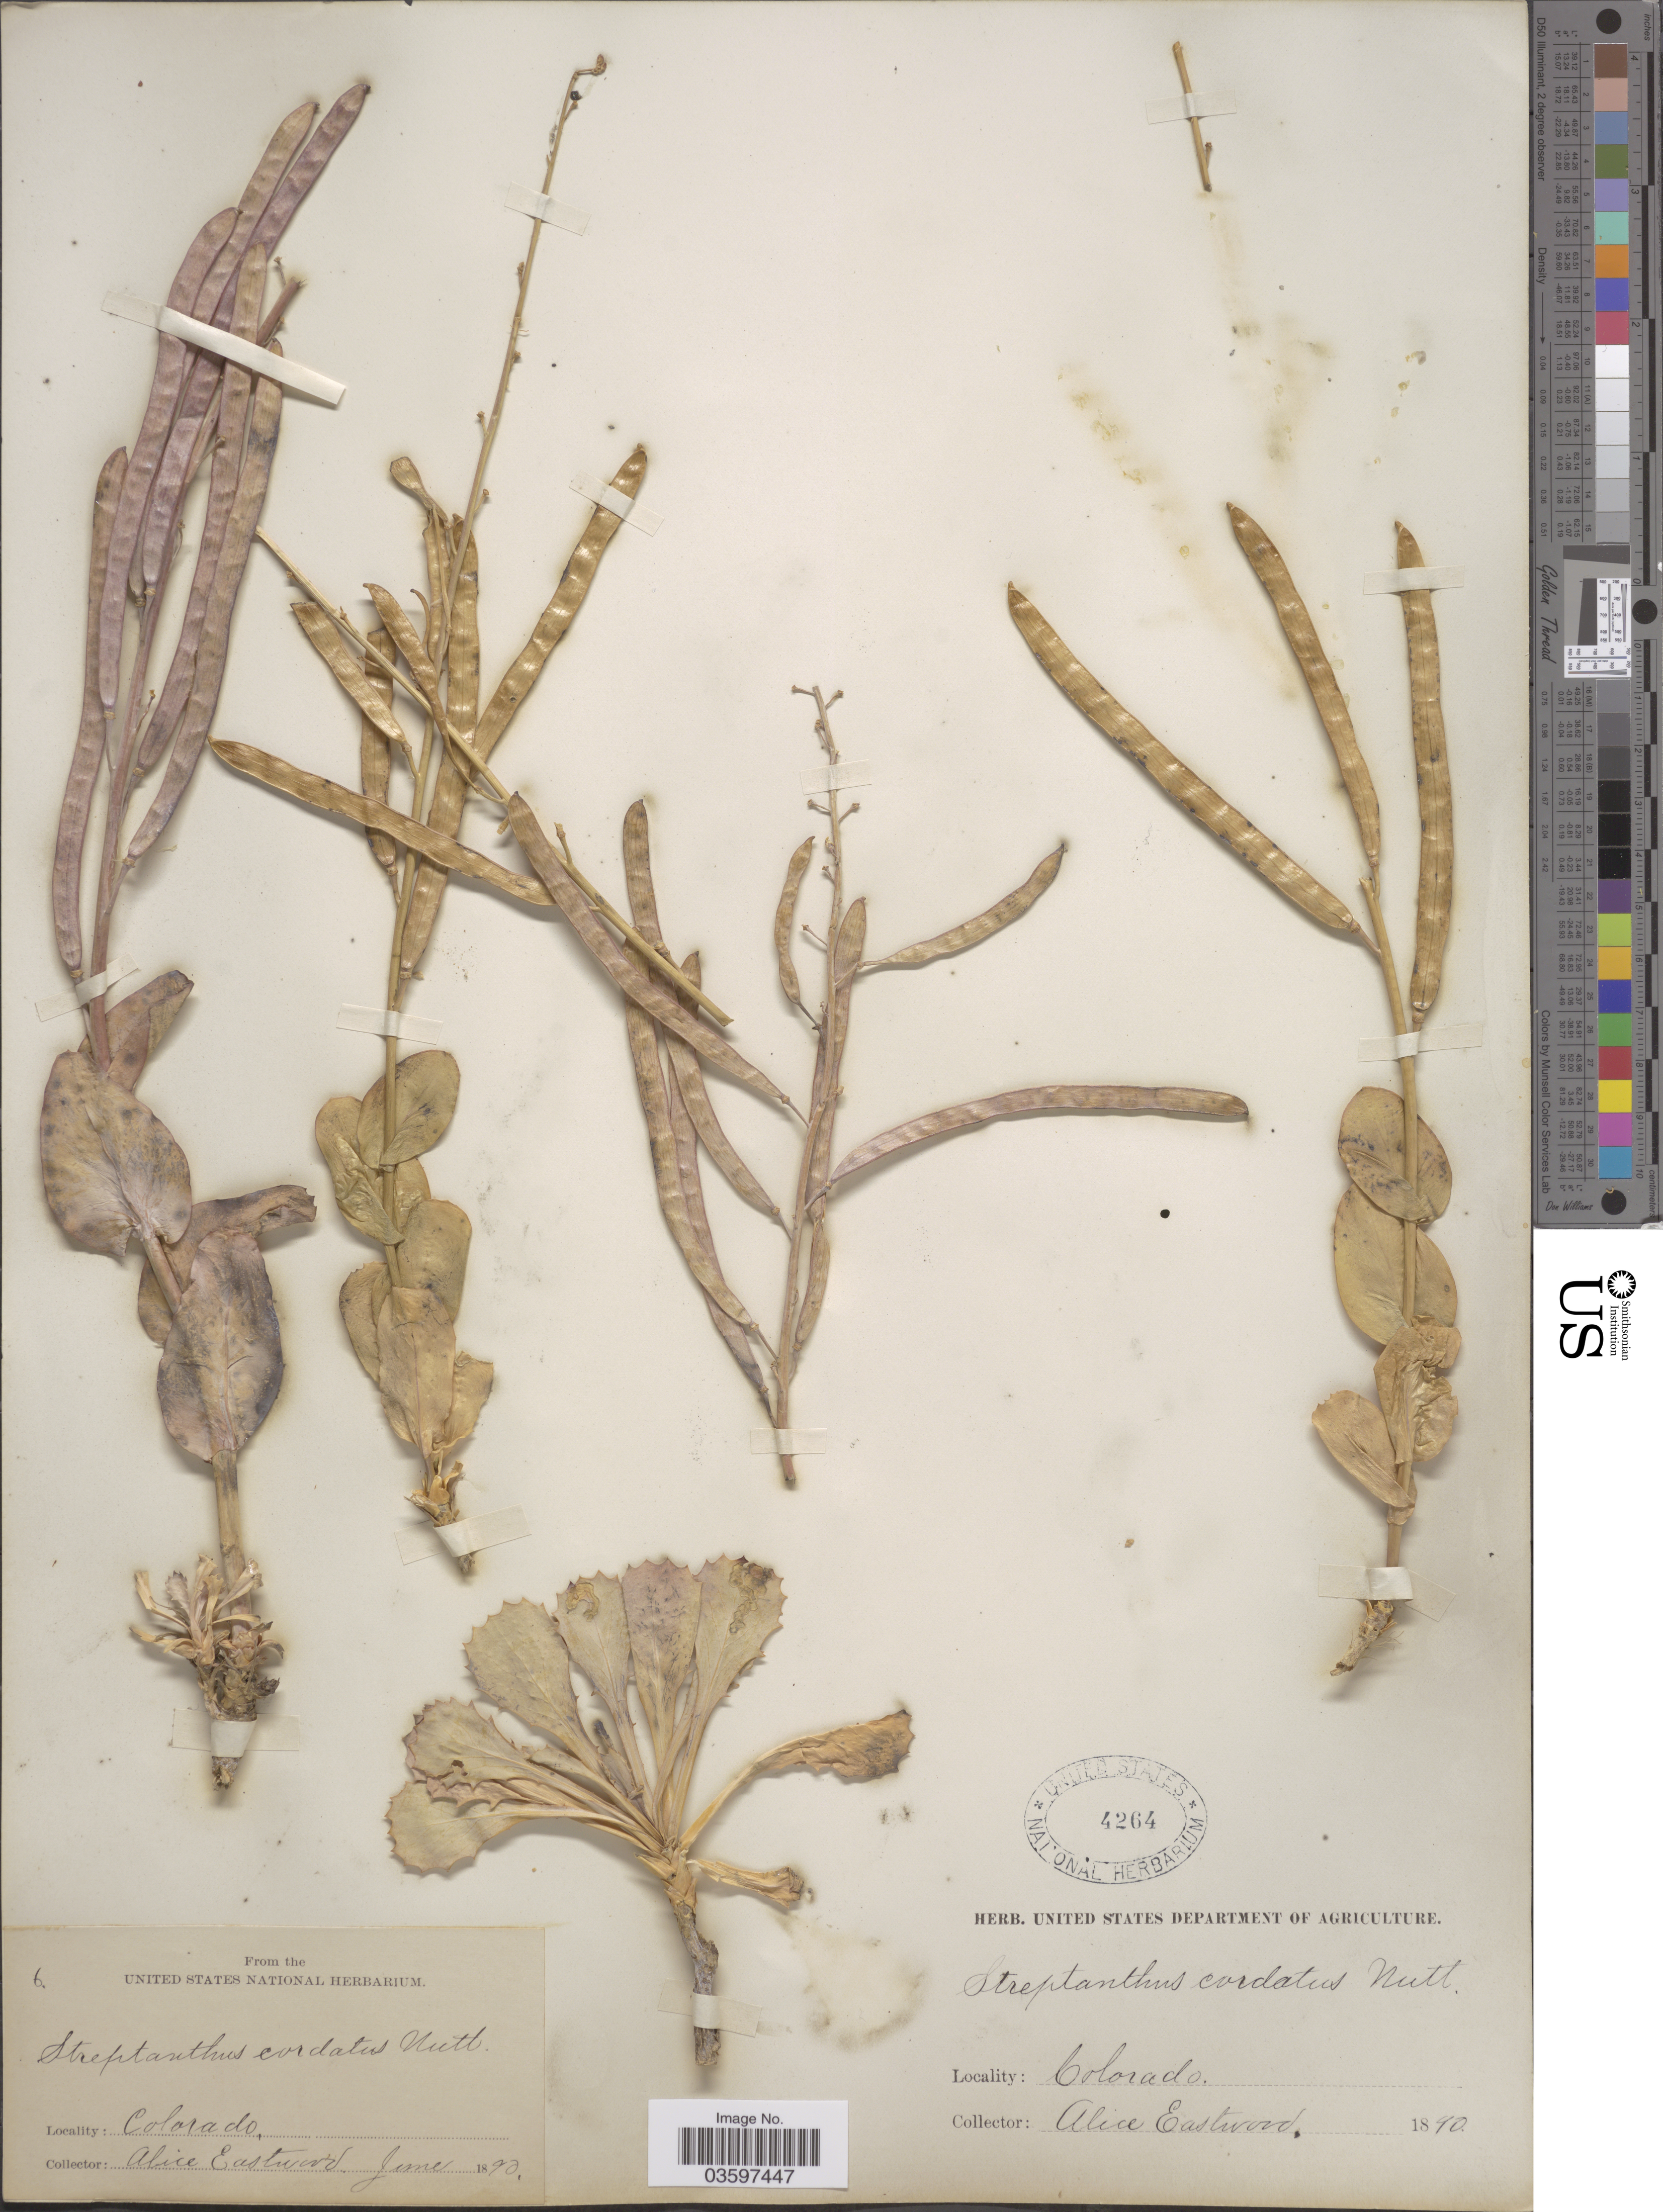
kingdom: Plantae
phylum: Tracheophyta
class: Magnoliopsida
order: Brassicales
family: Brassicaceae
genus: Streptanthus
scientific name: Streptanthus cordatus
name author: Nutt. ex Torr. & A. Gray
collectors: A. Eastwood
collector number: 6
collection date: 1890-06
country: United States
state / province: Colorado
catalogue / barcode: US 4264